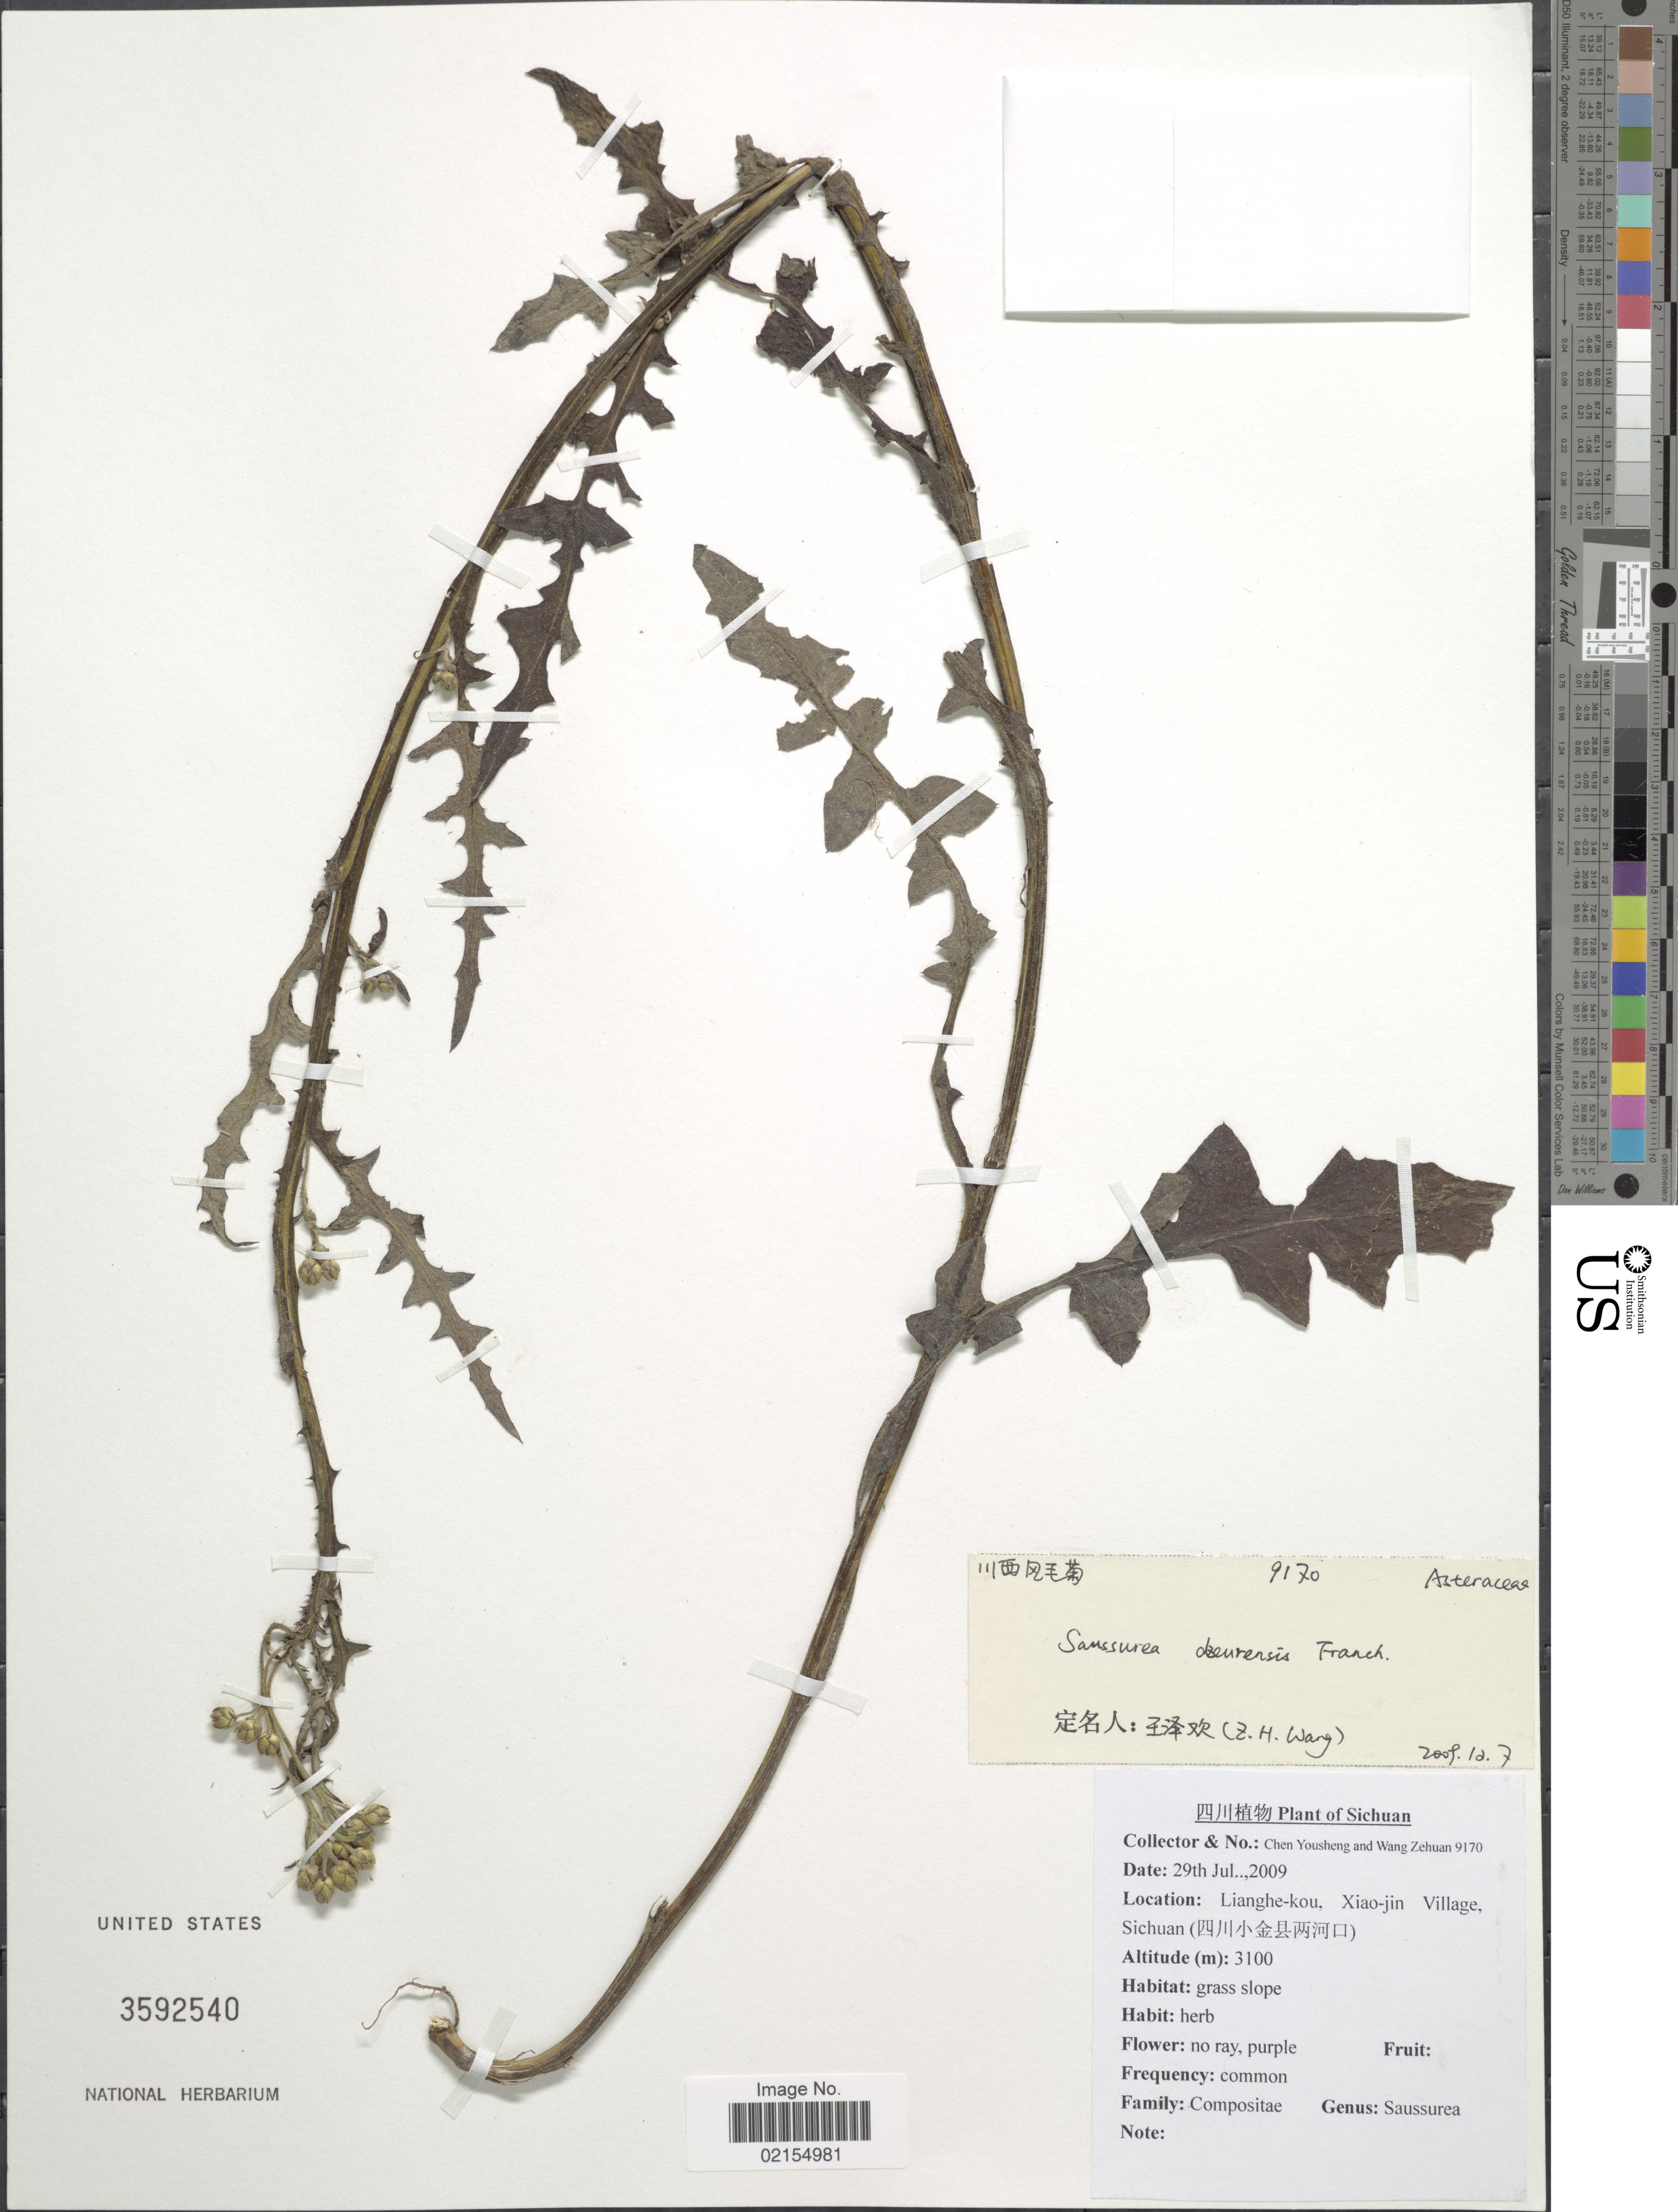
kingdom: Plantae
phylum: Tracheophyta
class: Magnoliopsida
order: Asterales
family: Asteraceae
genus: Saussurea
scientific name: Saussurea dzeurensis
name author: Franch.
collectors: C. Yousheng & W. Zehuan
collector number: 9170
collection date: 2009-07-29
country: China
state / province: Sichuan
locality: Lianghe-kou, Xiao-jin Village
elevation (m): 3100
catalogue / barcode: US 3592540